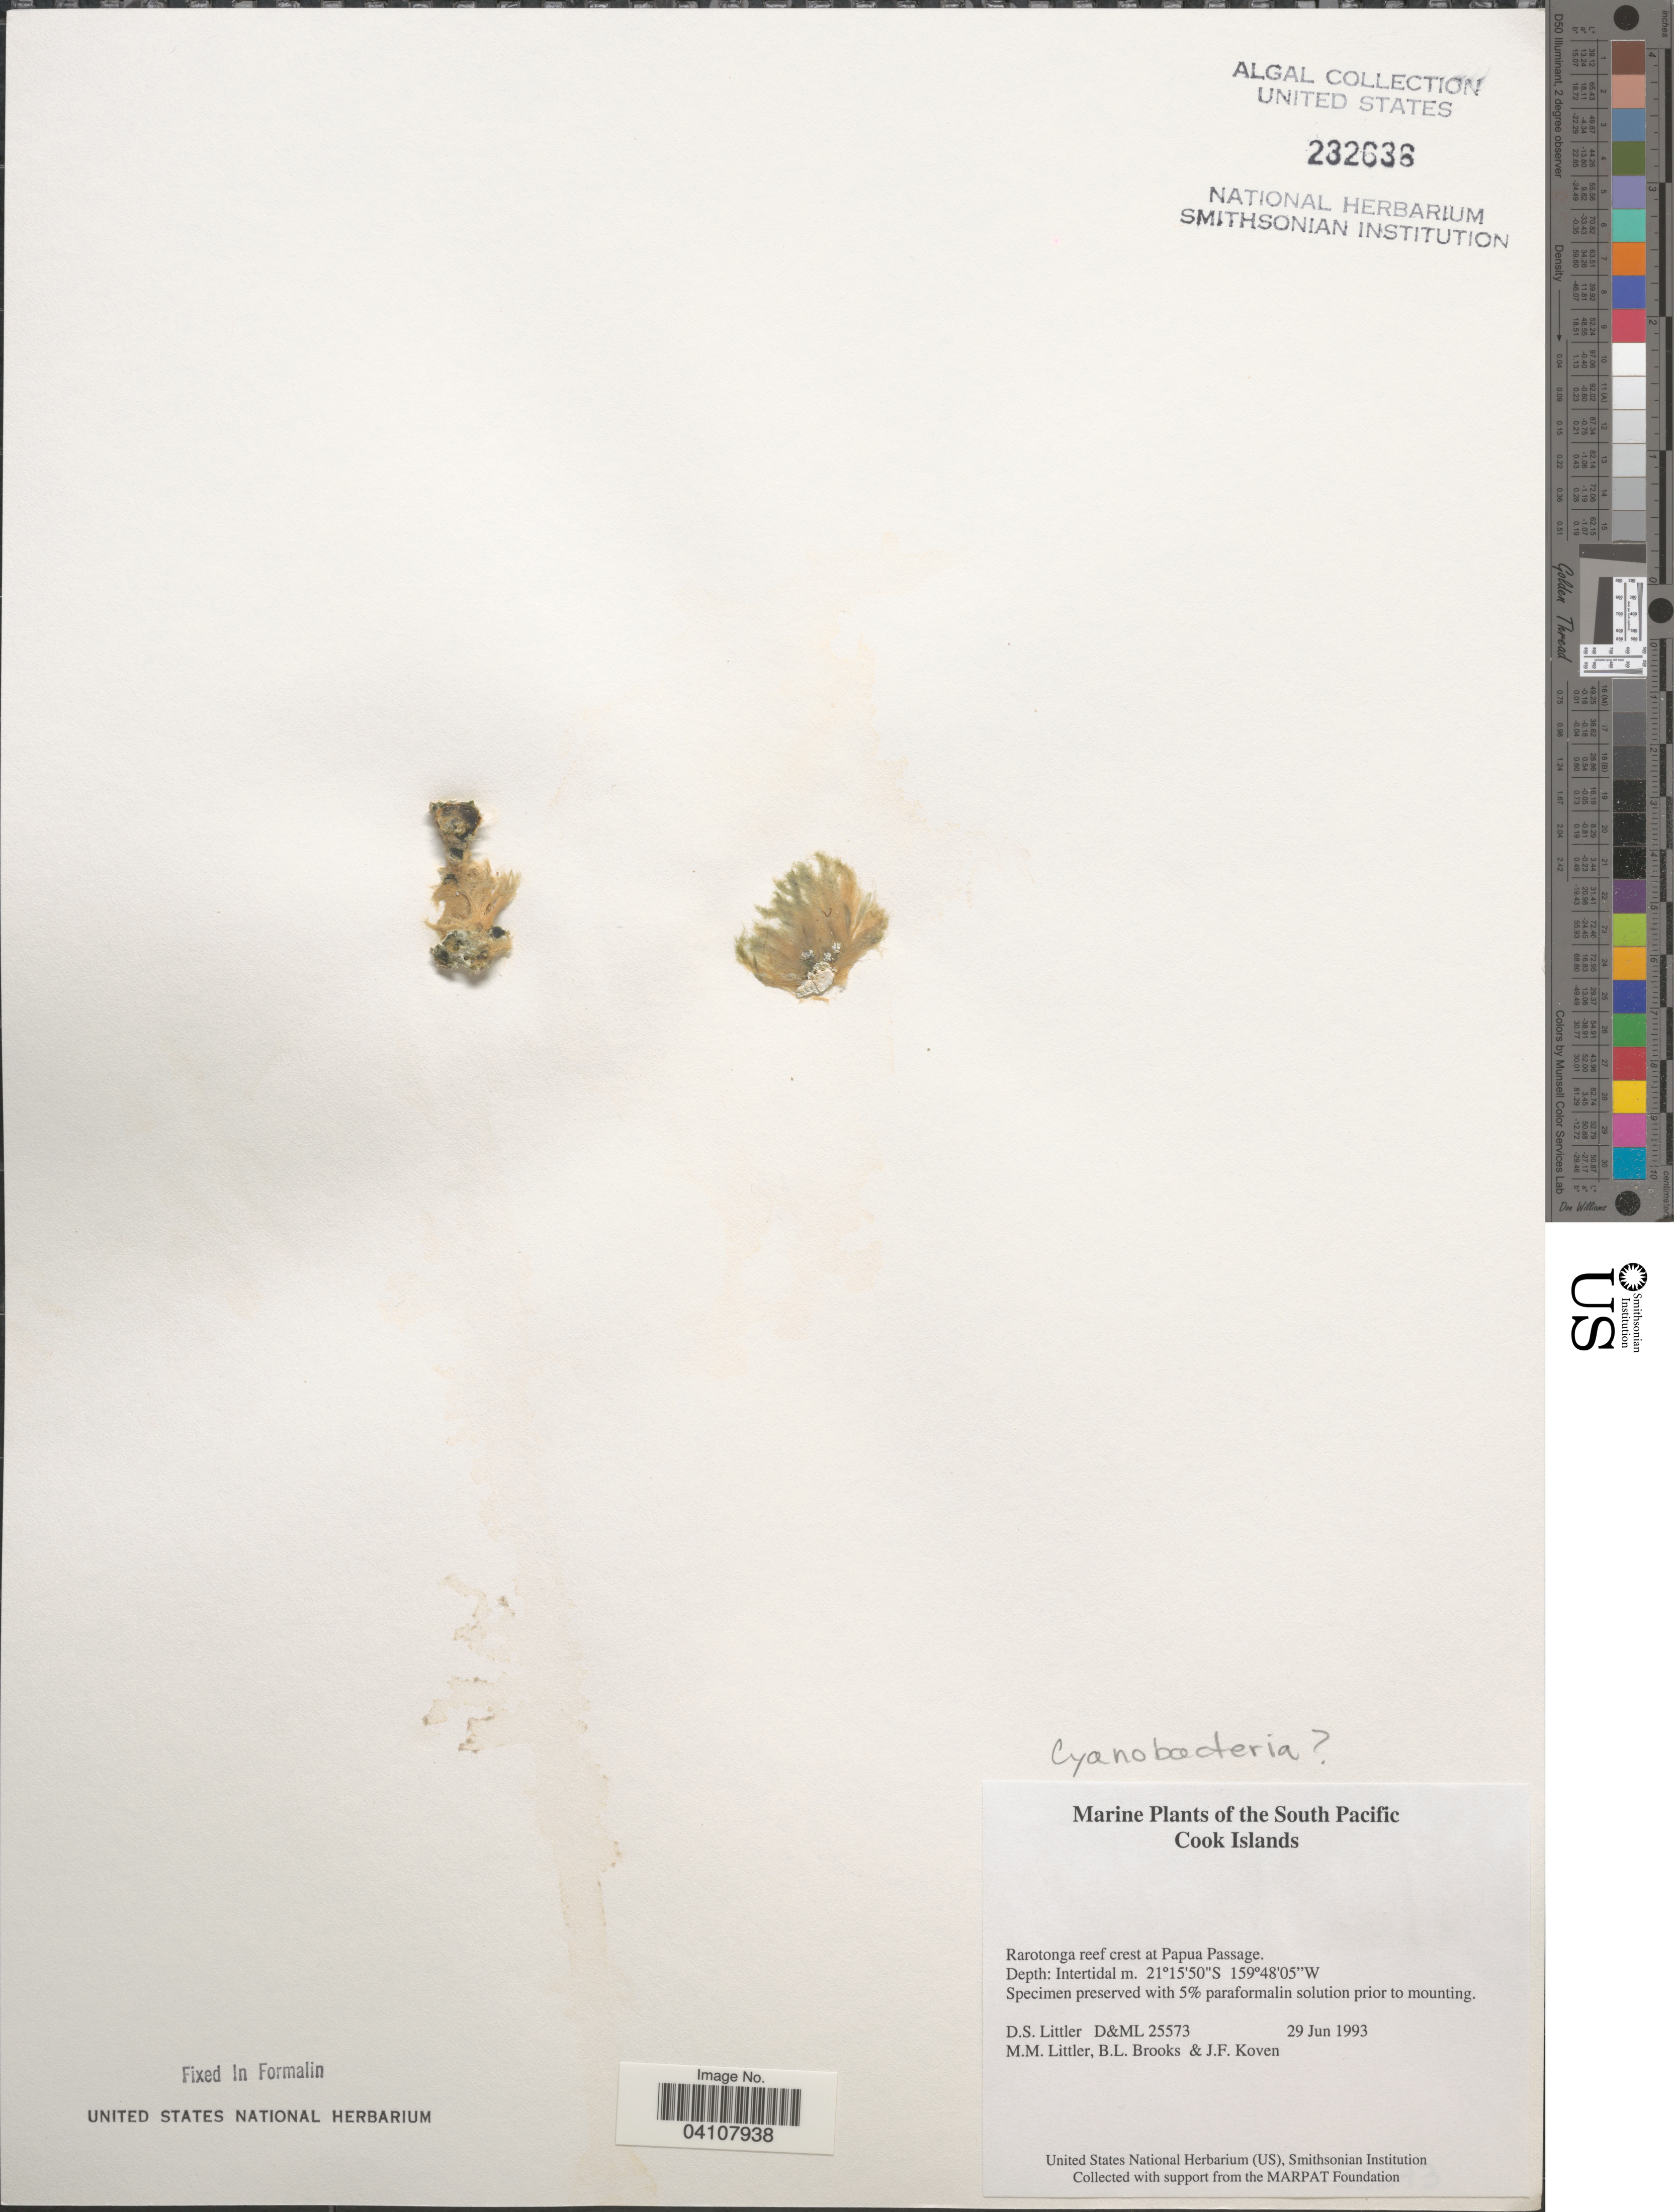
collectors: D. S. Littler, B. Brooks & J. Koven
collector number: D&ML25573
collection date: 1993-06-29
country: Cook Islands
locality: The South Pacific. Rarotonga reef crest at Papua Passage.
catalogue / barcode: US 232636